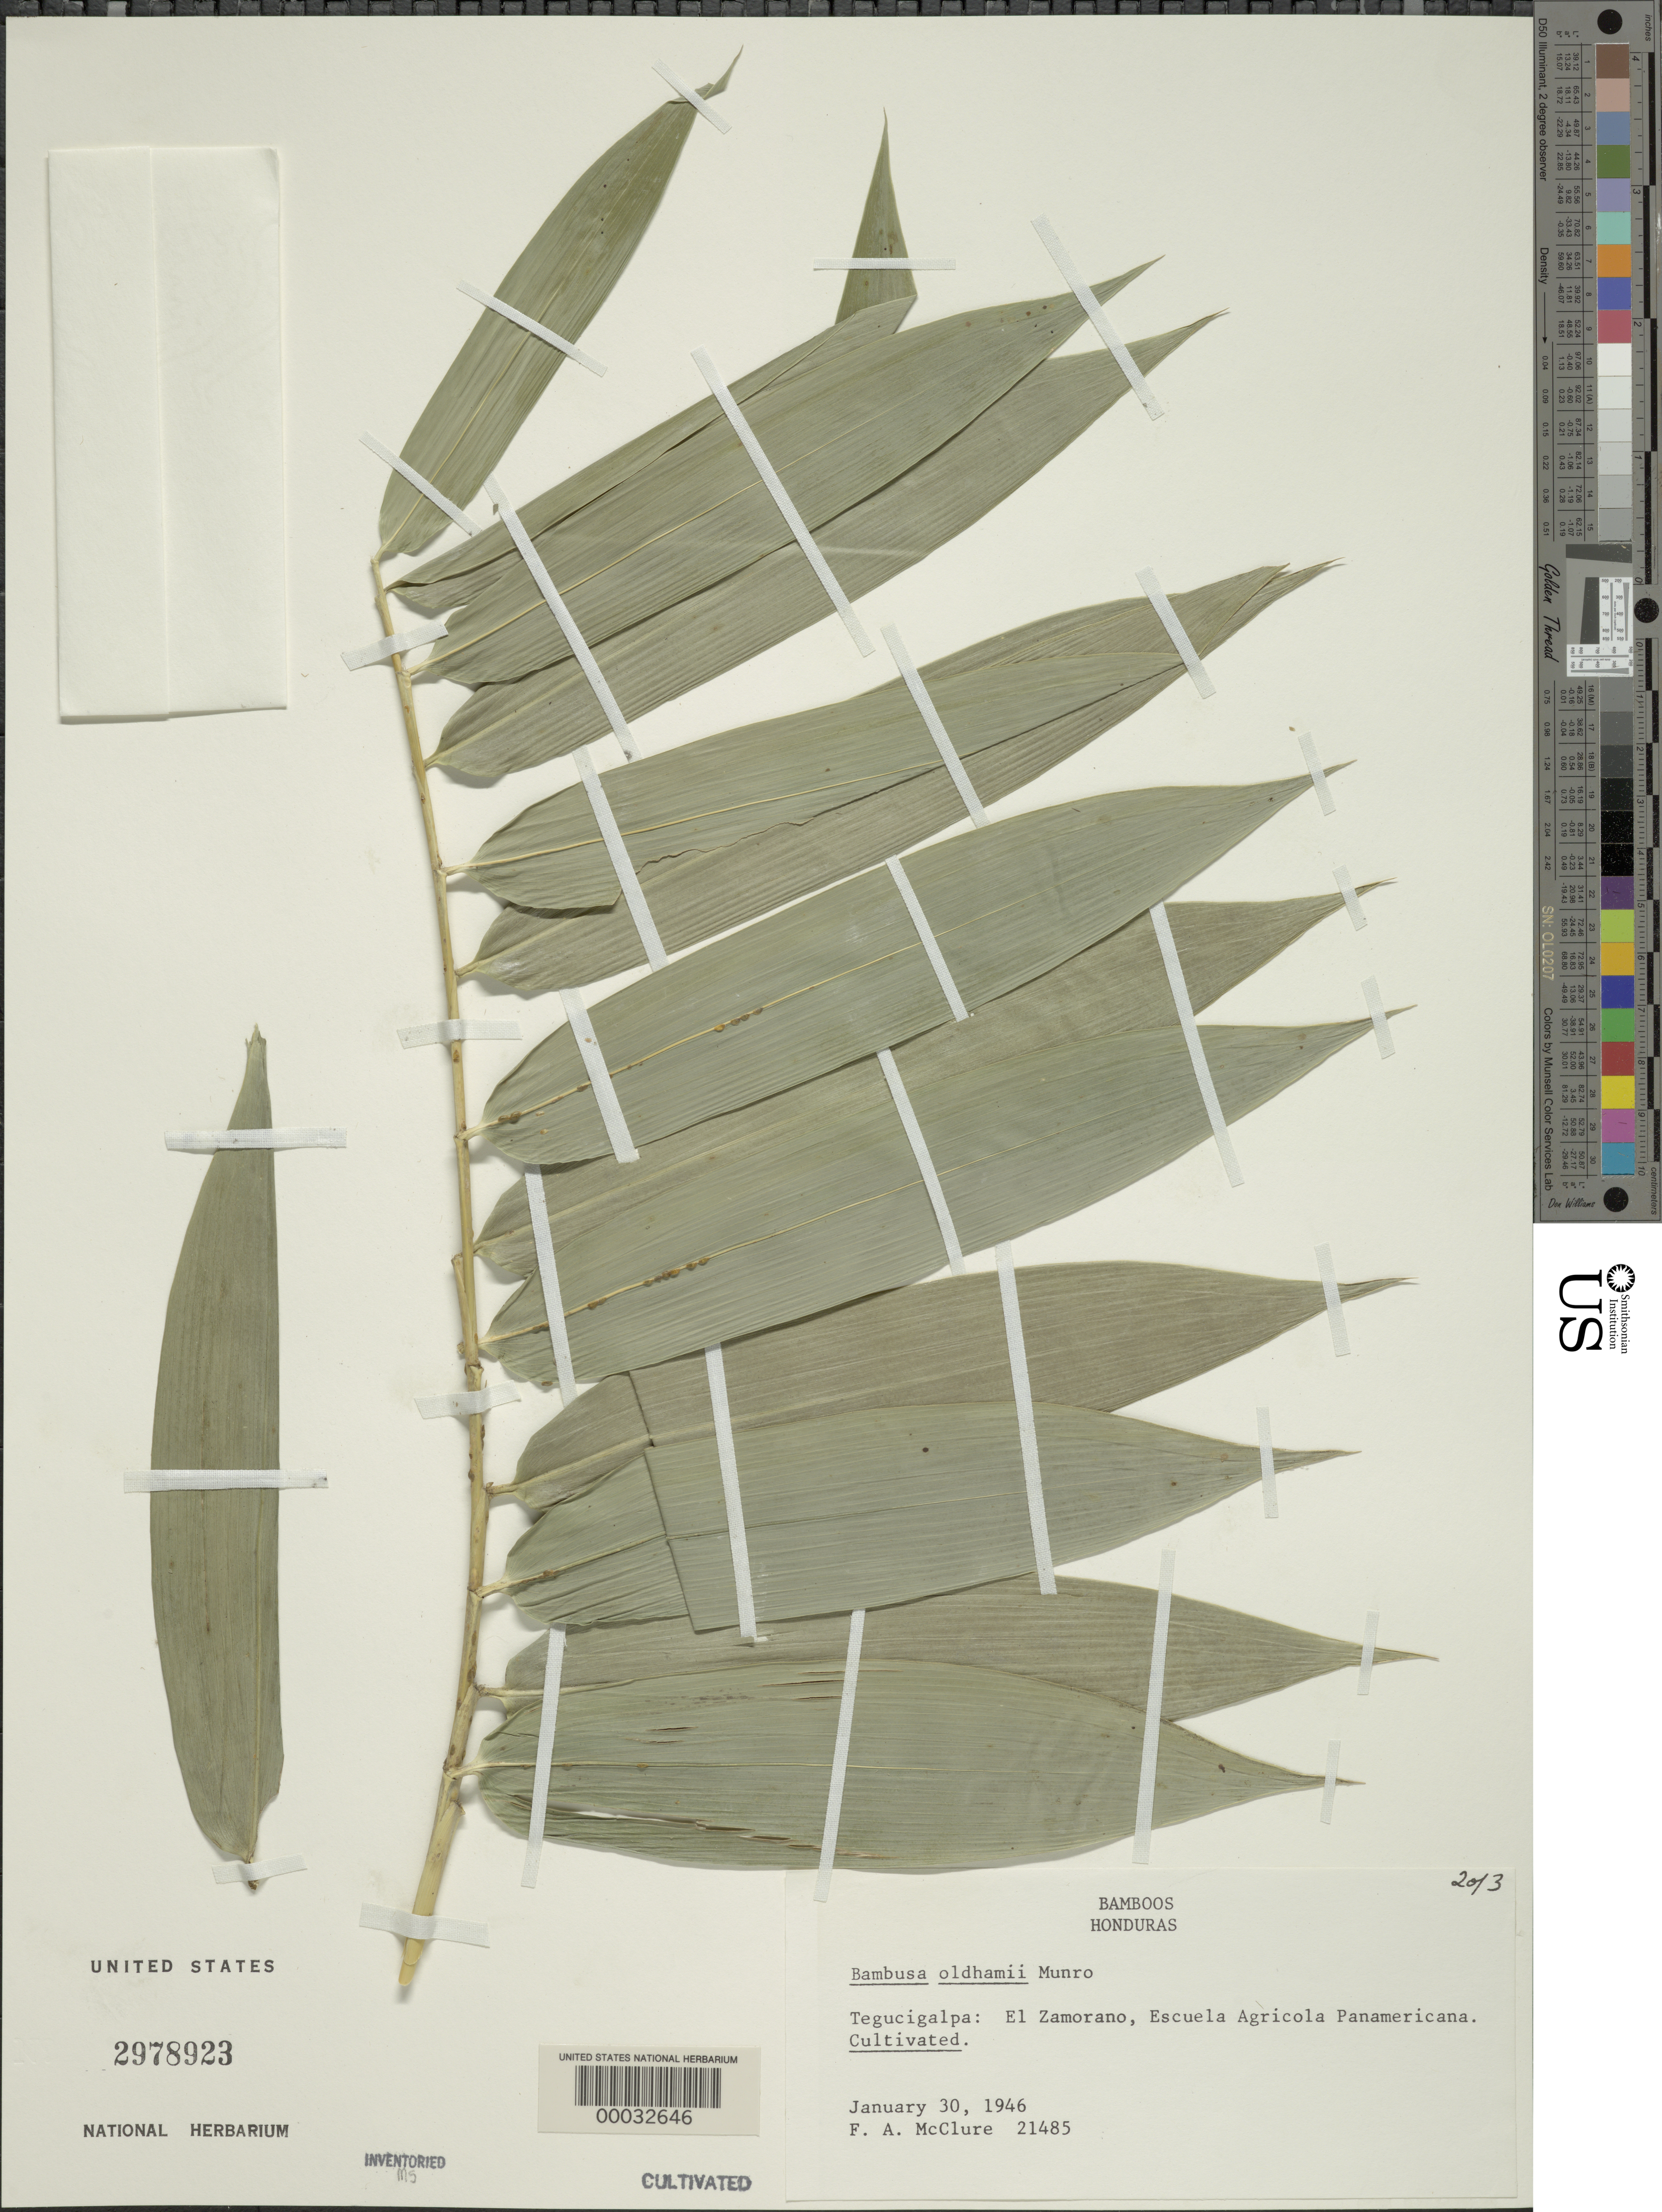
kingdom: Plantae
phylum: Tracheophyta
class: Liliopsida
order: Poales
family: Poaceae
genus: Bambusa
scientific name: Bambusa oldhamii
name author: Munro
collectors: F. A. McClure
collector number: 21485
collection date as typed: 30 Jan 1946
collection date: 1946-01-30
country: Honduras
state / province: Fco. Morazán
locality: El Zamorano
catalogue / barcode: US 2978923